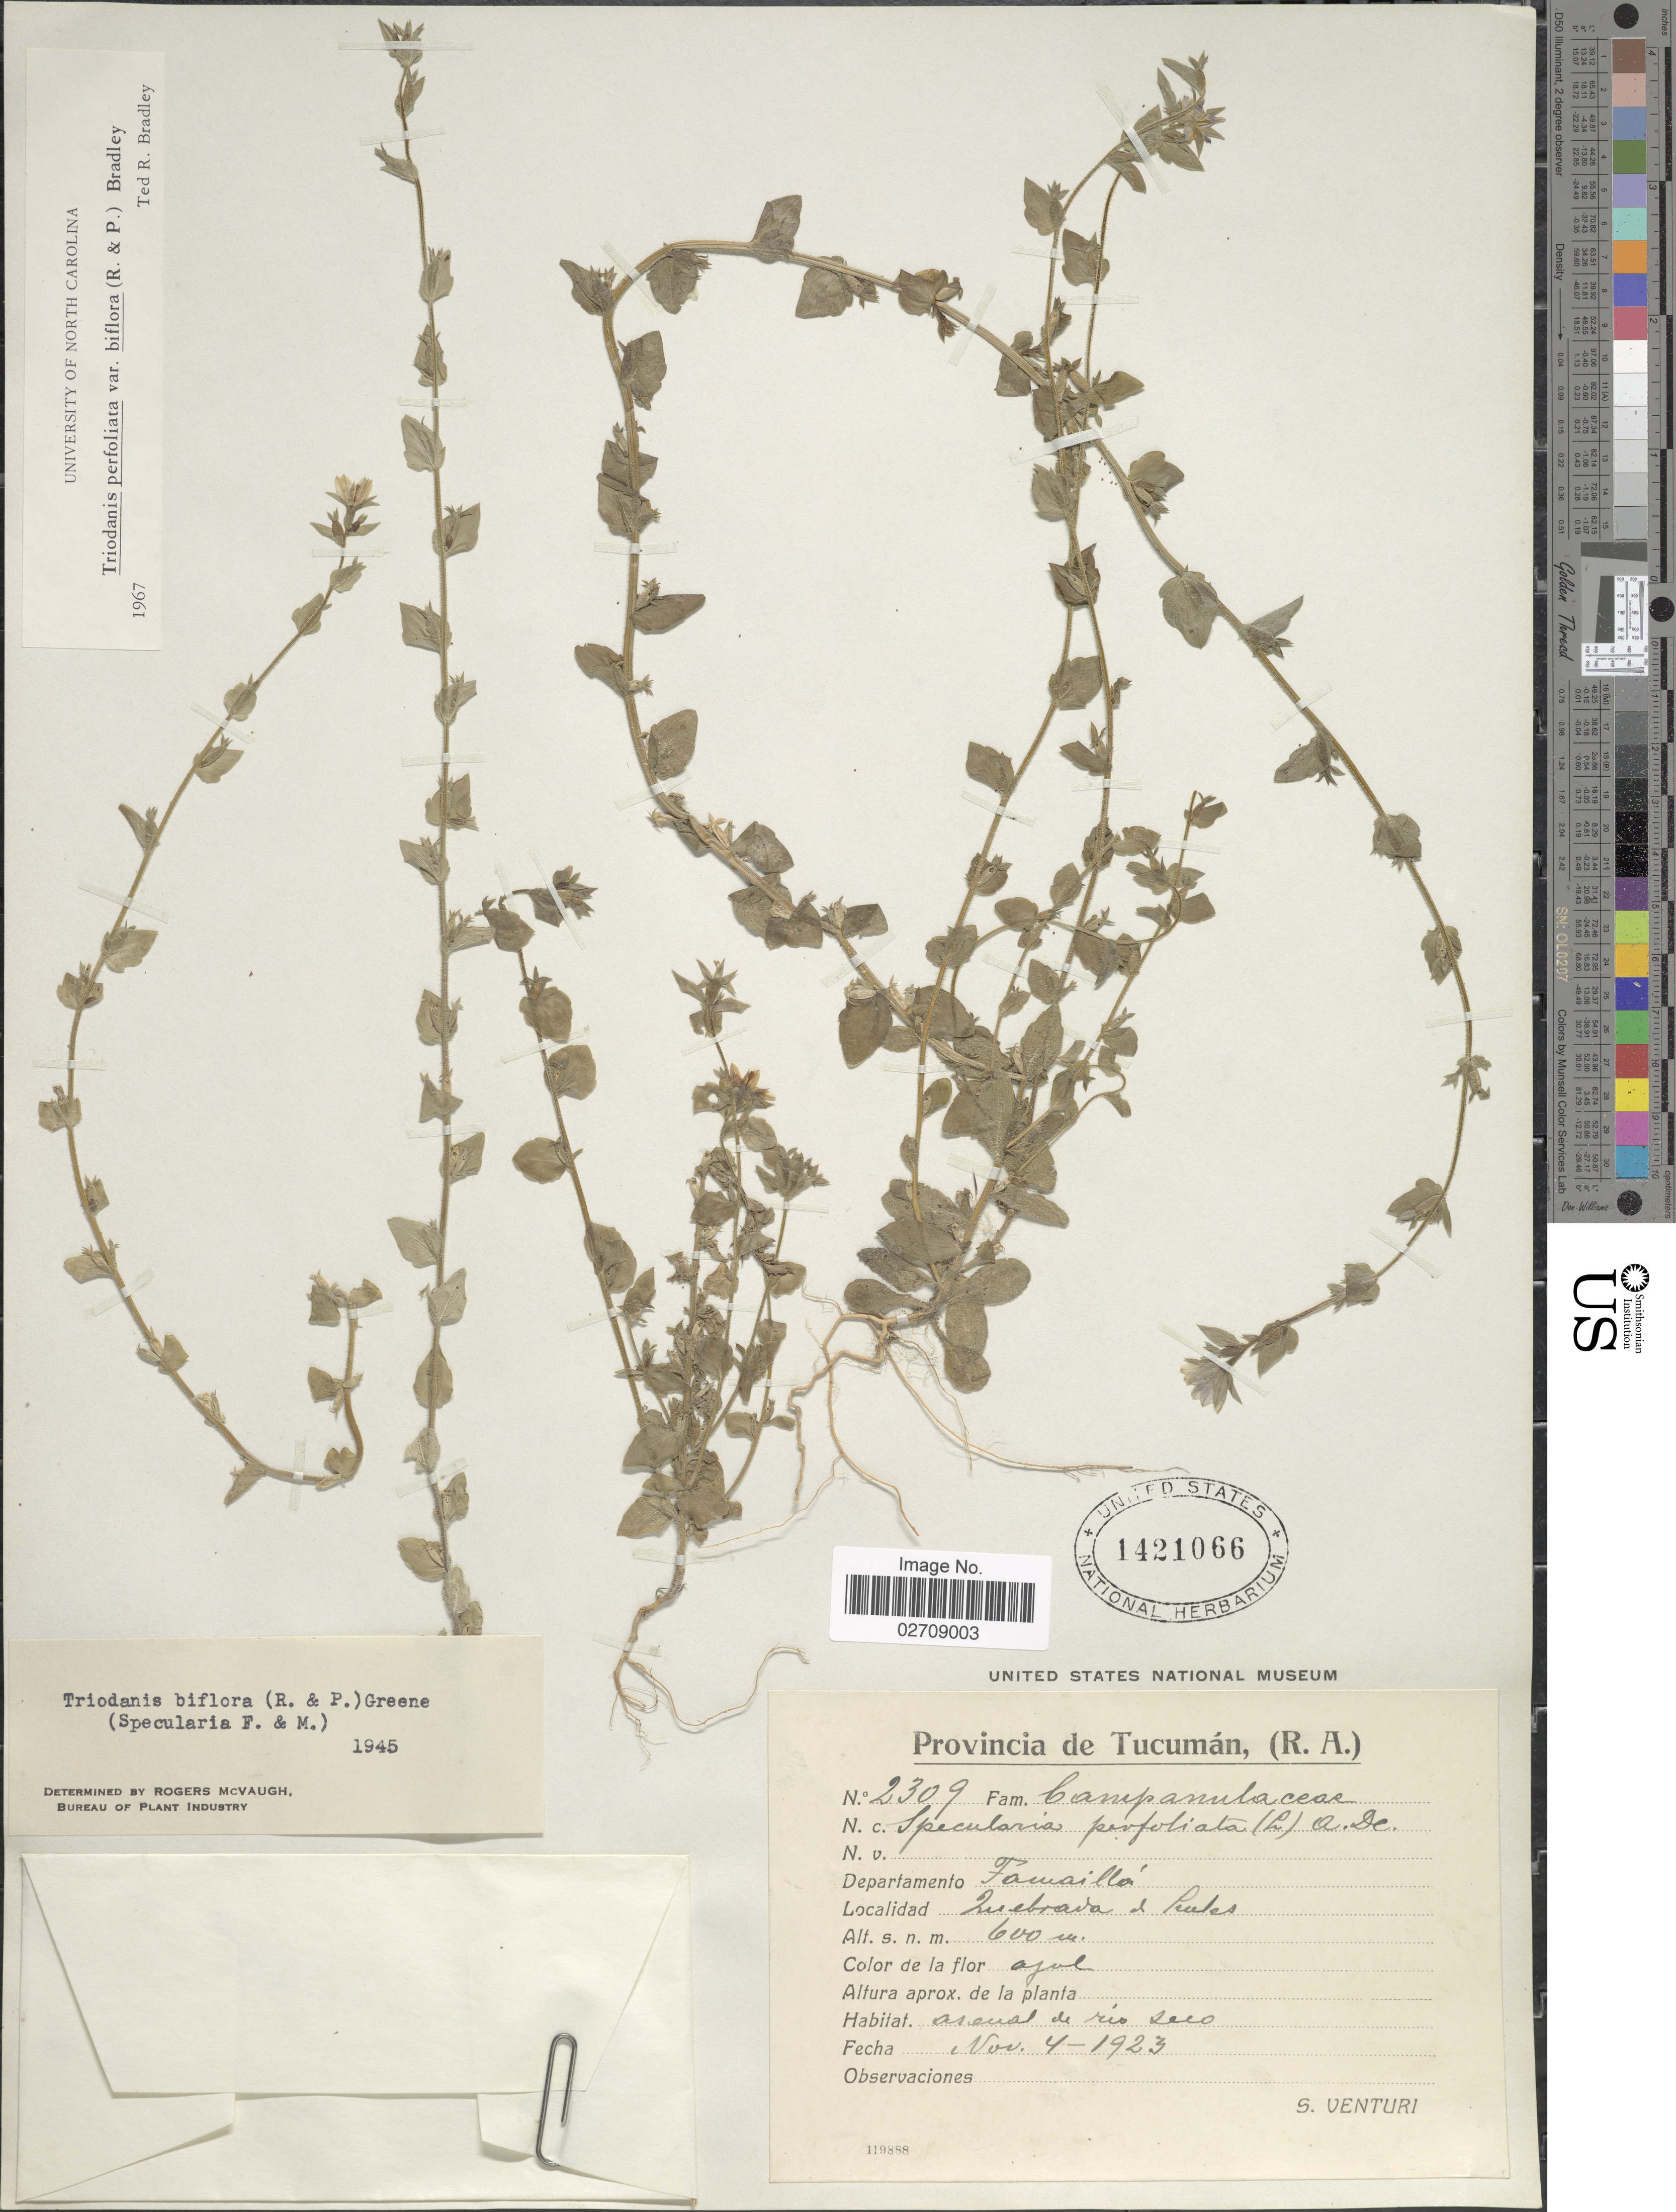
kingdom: Plantae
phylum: Tracheophyta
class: Magnoliopsida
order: Asterales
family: Campanulaceae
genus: Triodanis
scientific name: Triodanis perfoliata var. biflora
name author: (Ruiz & Pav.) Bradley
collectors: S. Venturi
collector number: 2309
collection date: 1923-11-04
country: Argentina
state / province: Tucuman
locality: R.A. Departamento Famailla. Quebrada de Lules.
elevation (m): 600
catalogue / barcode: US 1421066